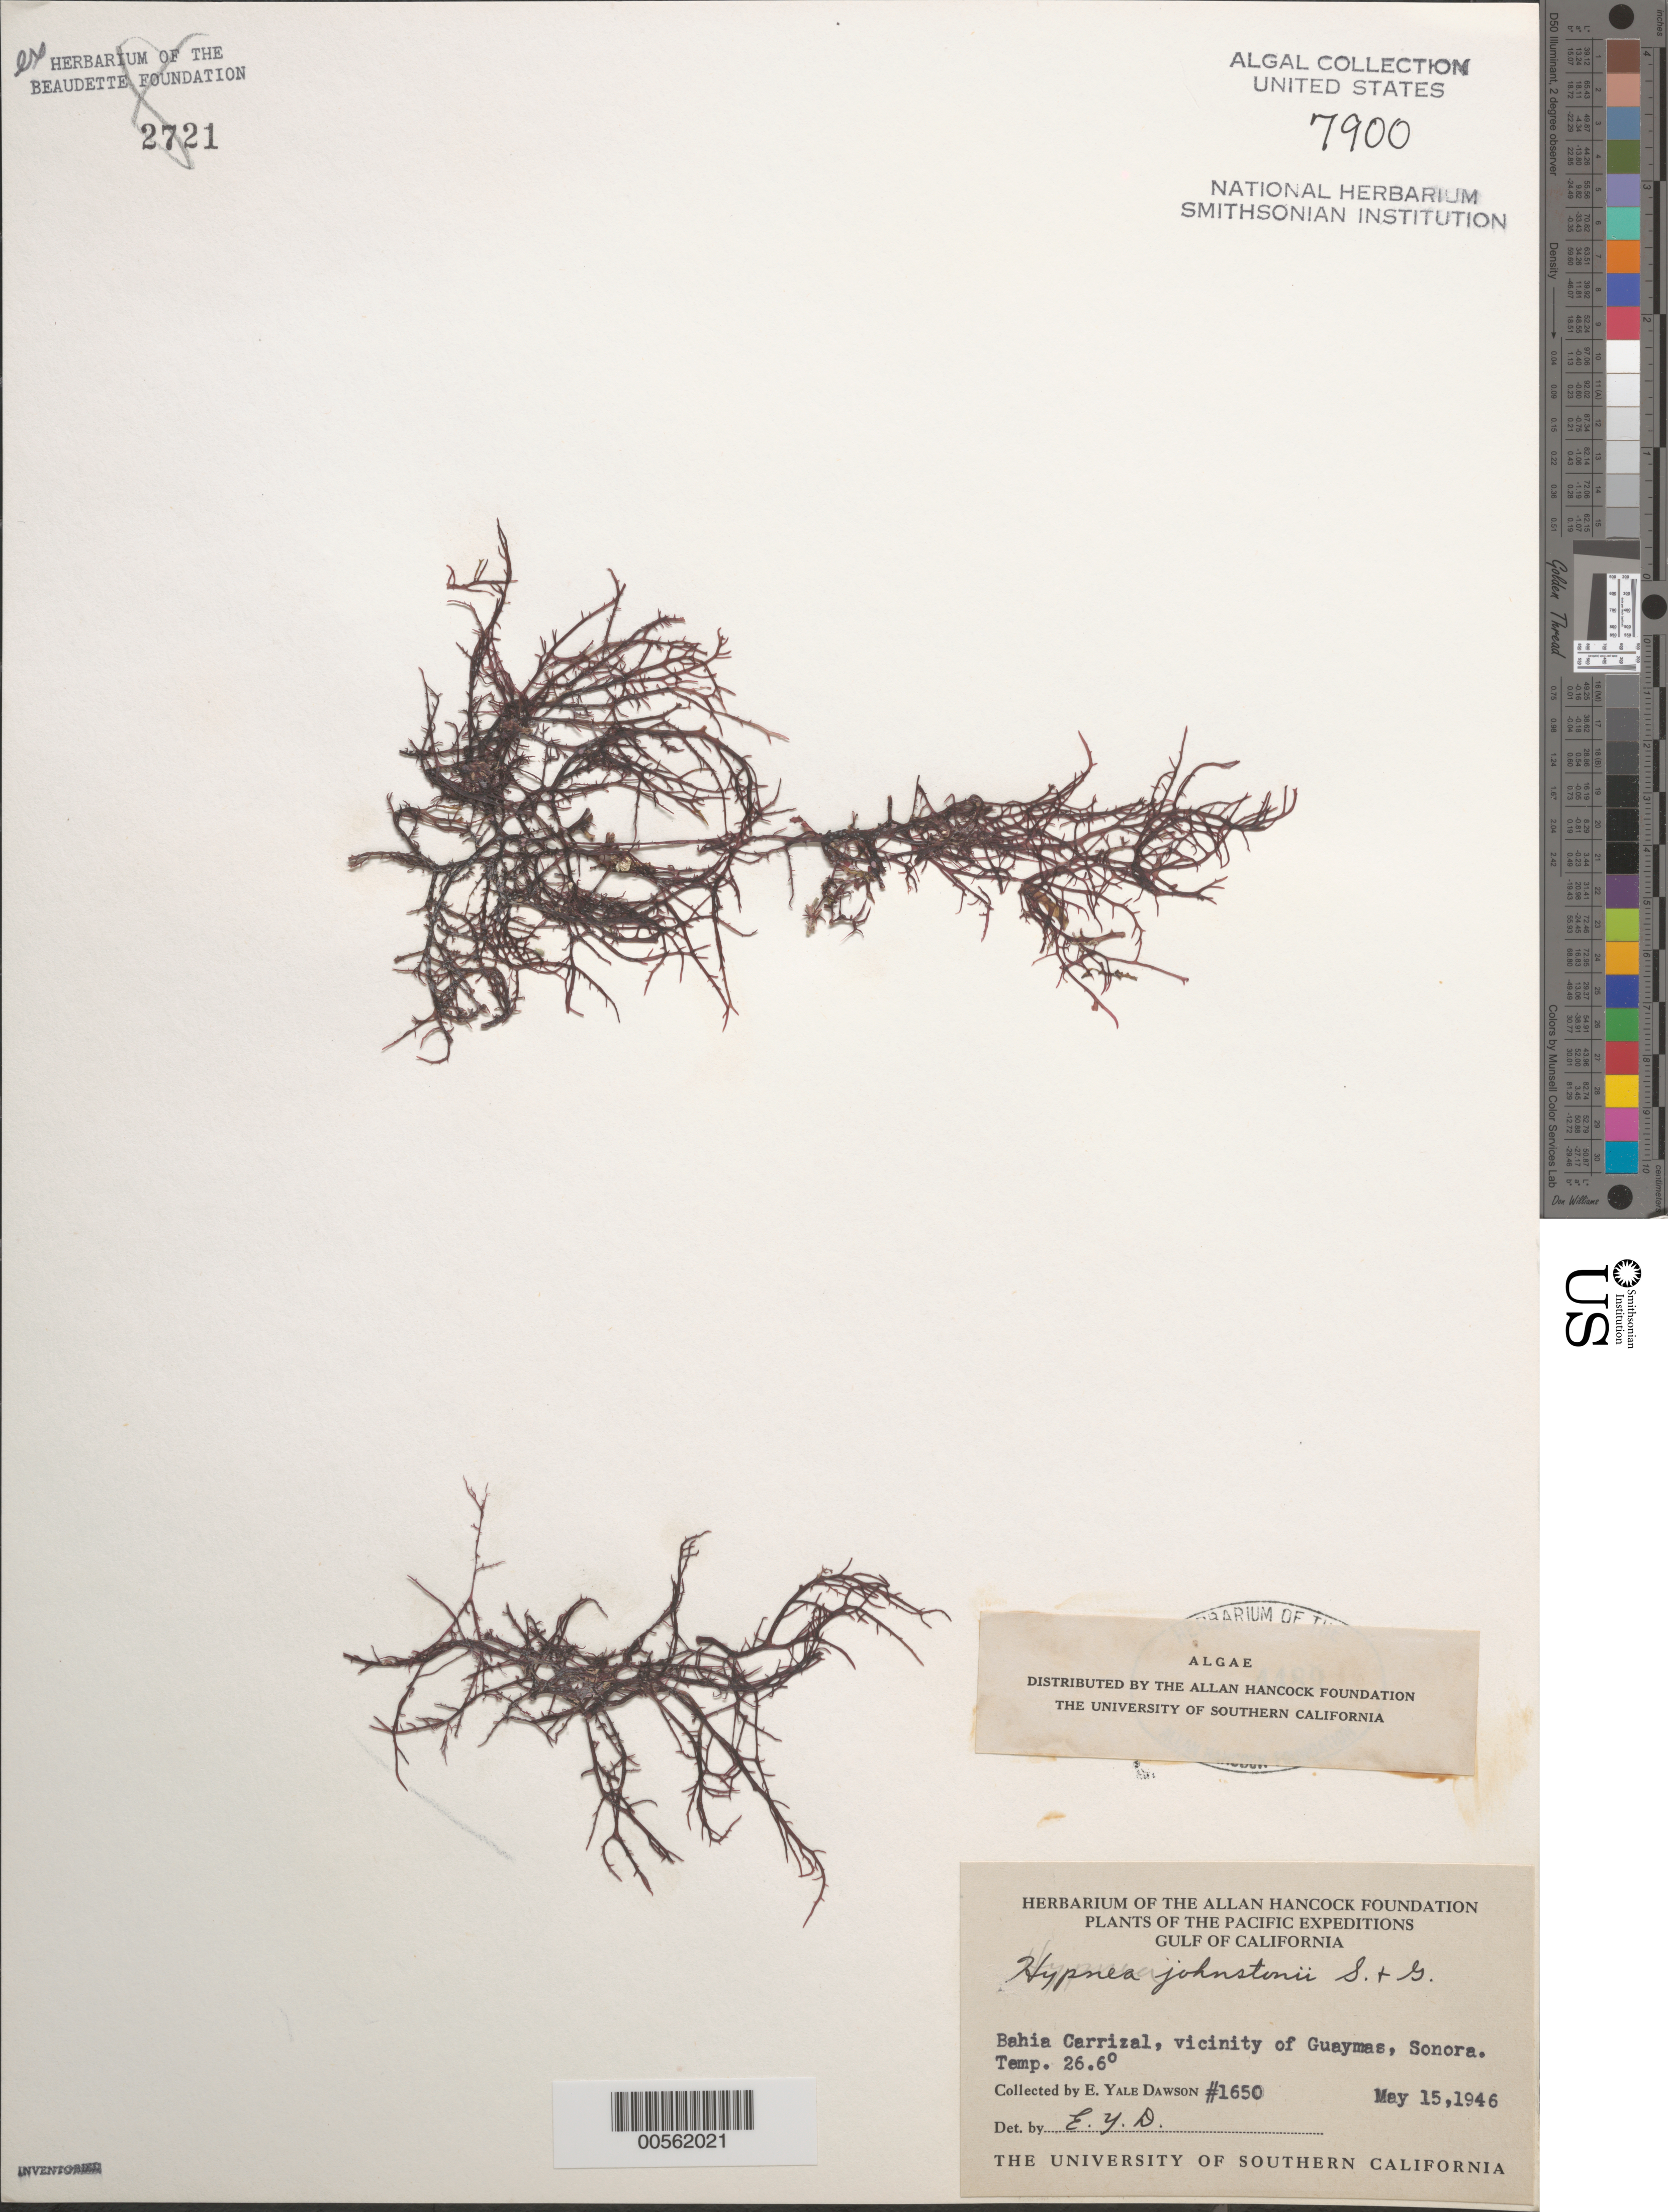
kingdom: Plantae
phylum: Rhodophyta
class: Florideophyceae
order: Gigartinales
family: Cystocloniaceae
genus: Hypnea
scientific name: Hypnea johnstonii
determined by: Dawson, E. Y.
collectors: E. Y. Dawson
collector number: EYD 1650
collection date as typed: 15 May 1946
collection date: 1946-05-15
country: Mexico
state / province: Sonora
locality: Bahia Carrizal, near Guaymas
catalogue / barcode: US 7900